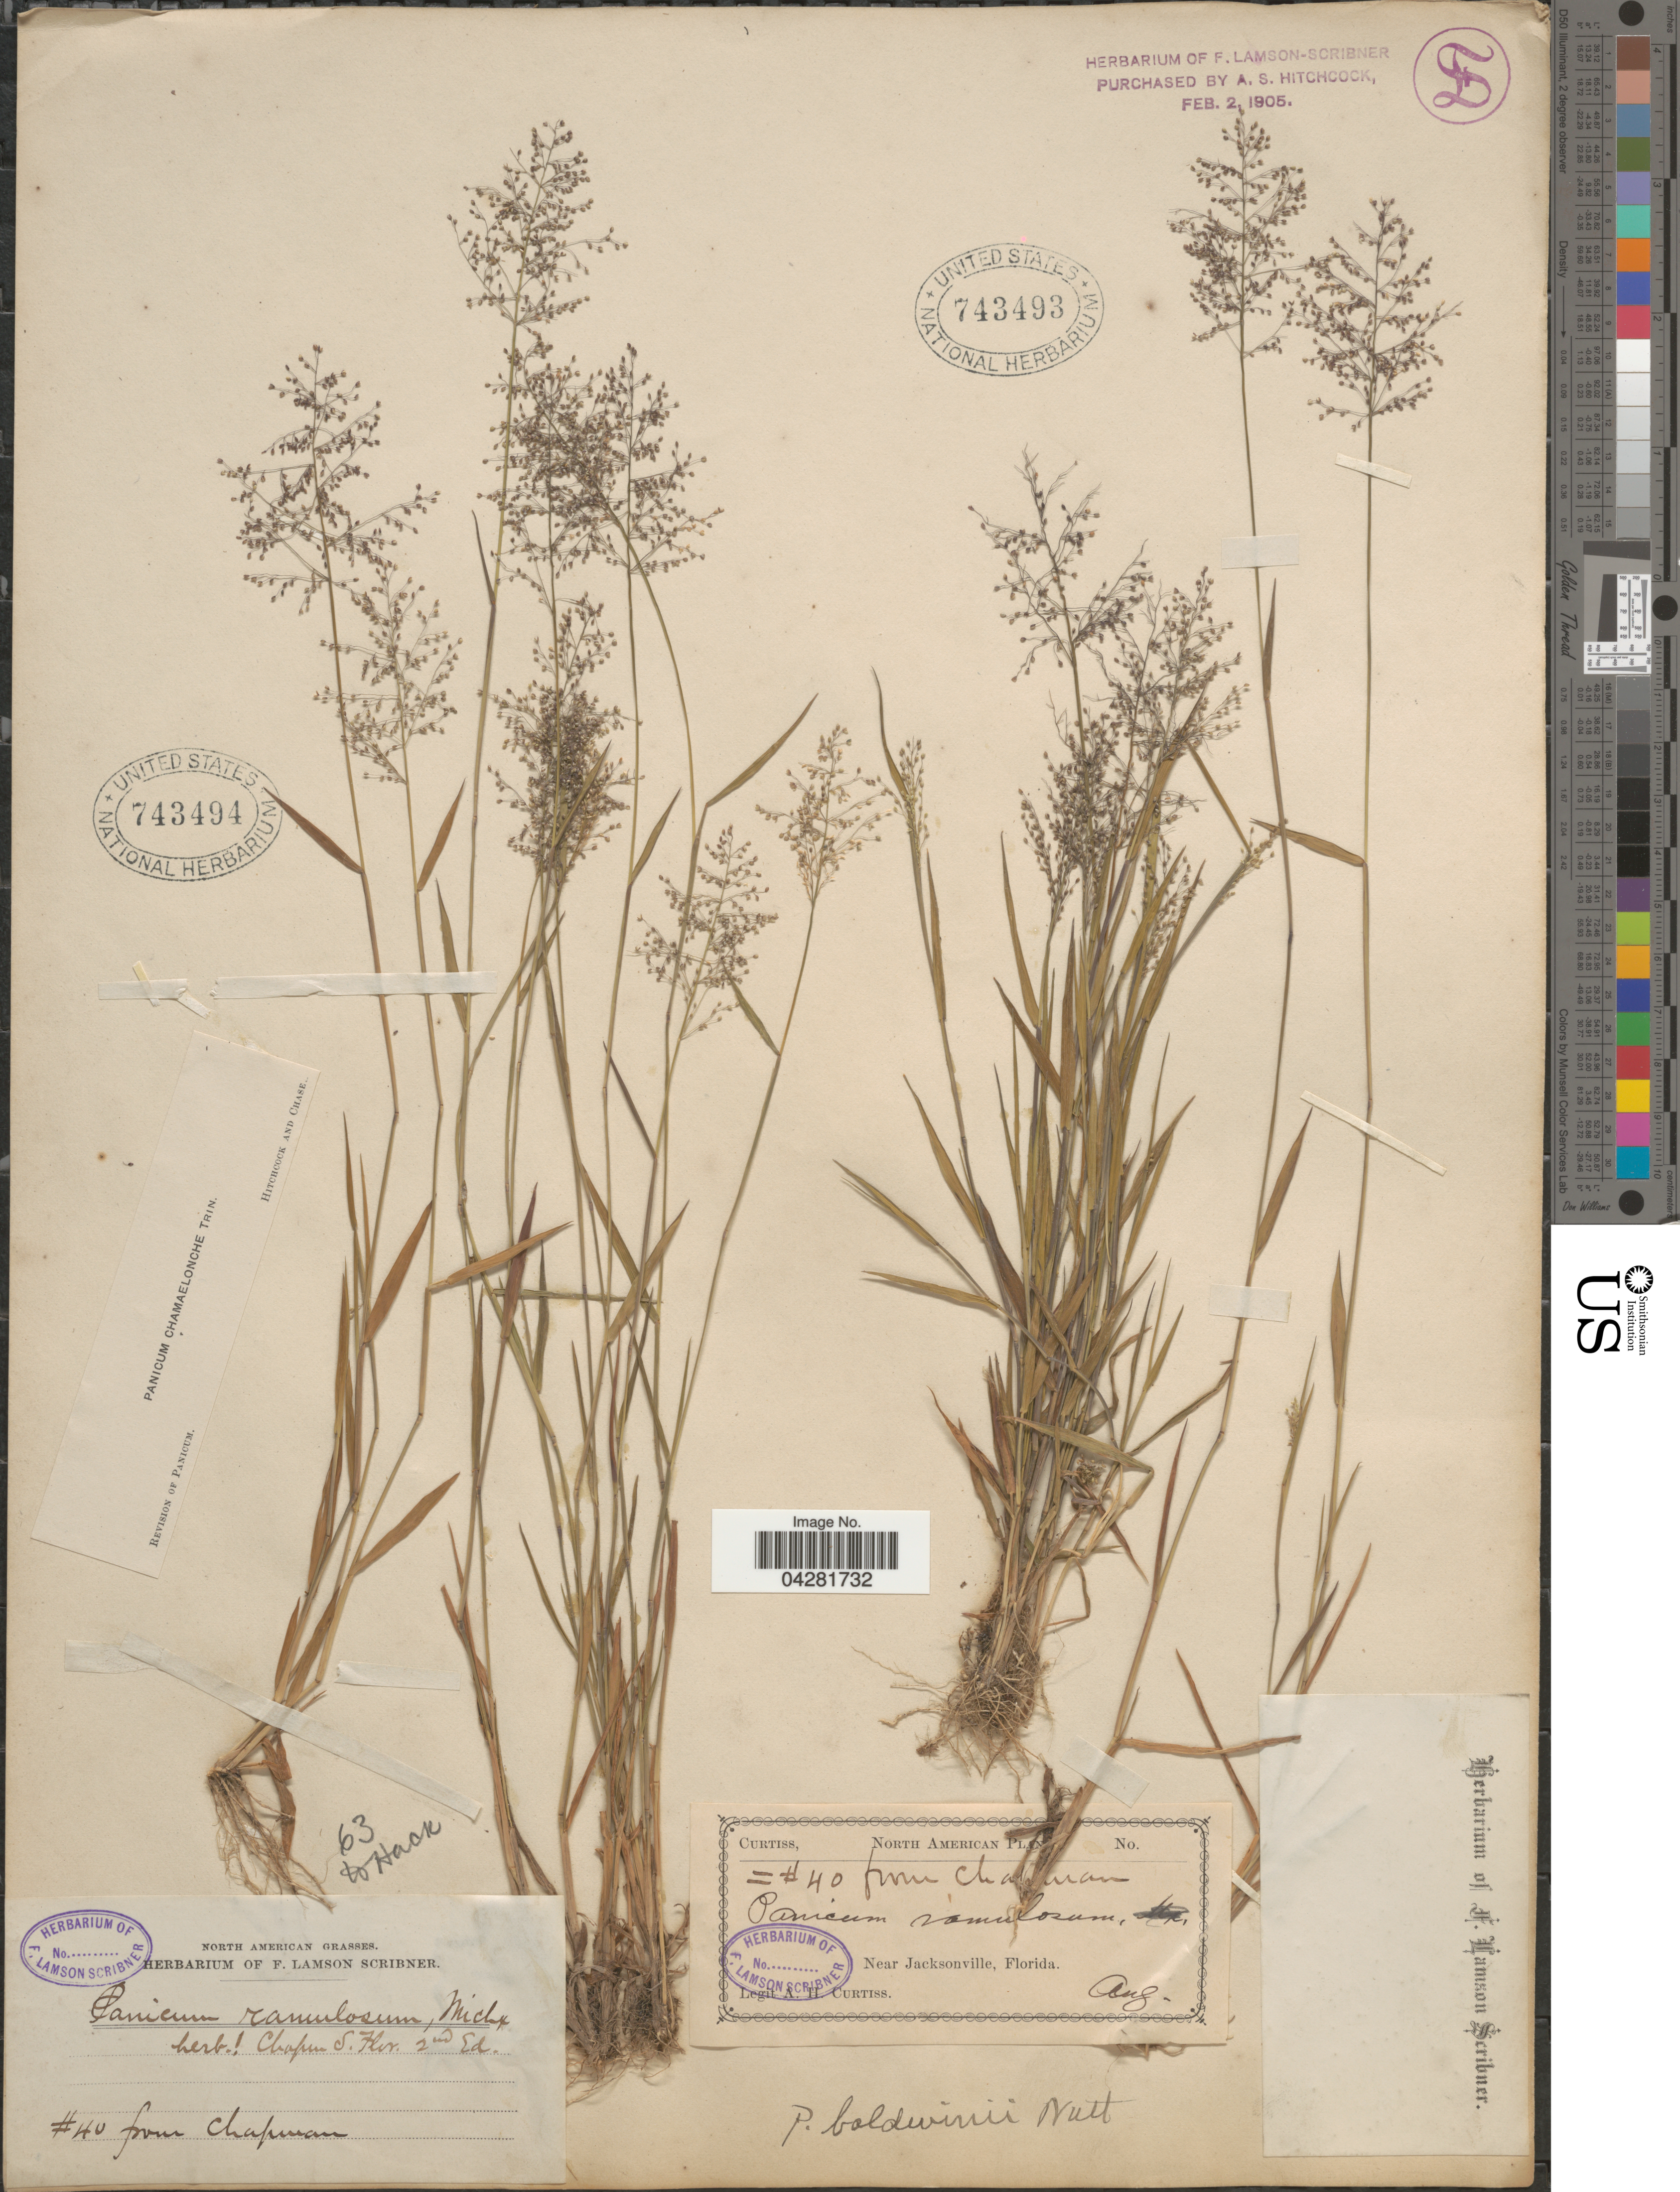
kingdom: Plantae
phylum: Tracheophyta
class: Liliopsida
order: Poales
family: Poaceae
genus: Dichanthelium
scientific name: Dichanthelium ensifolium var. ensifolium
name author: (Baldwin ex Elliot) Gould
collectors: A. H. Curtiss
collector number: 40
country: United States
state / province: Florida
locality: Near Jacksonville.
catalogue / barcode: US 743493-2